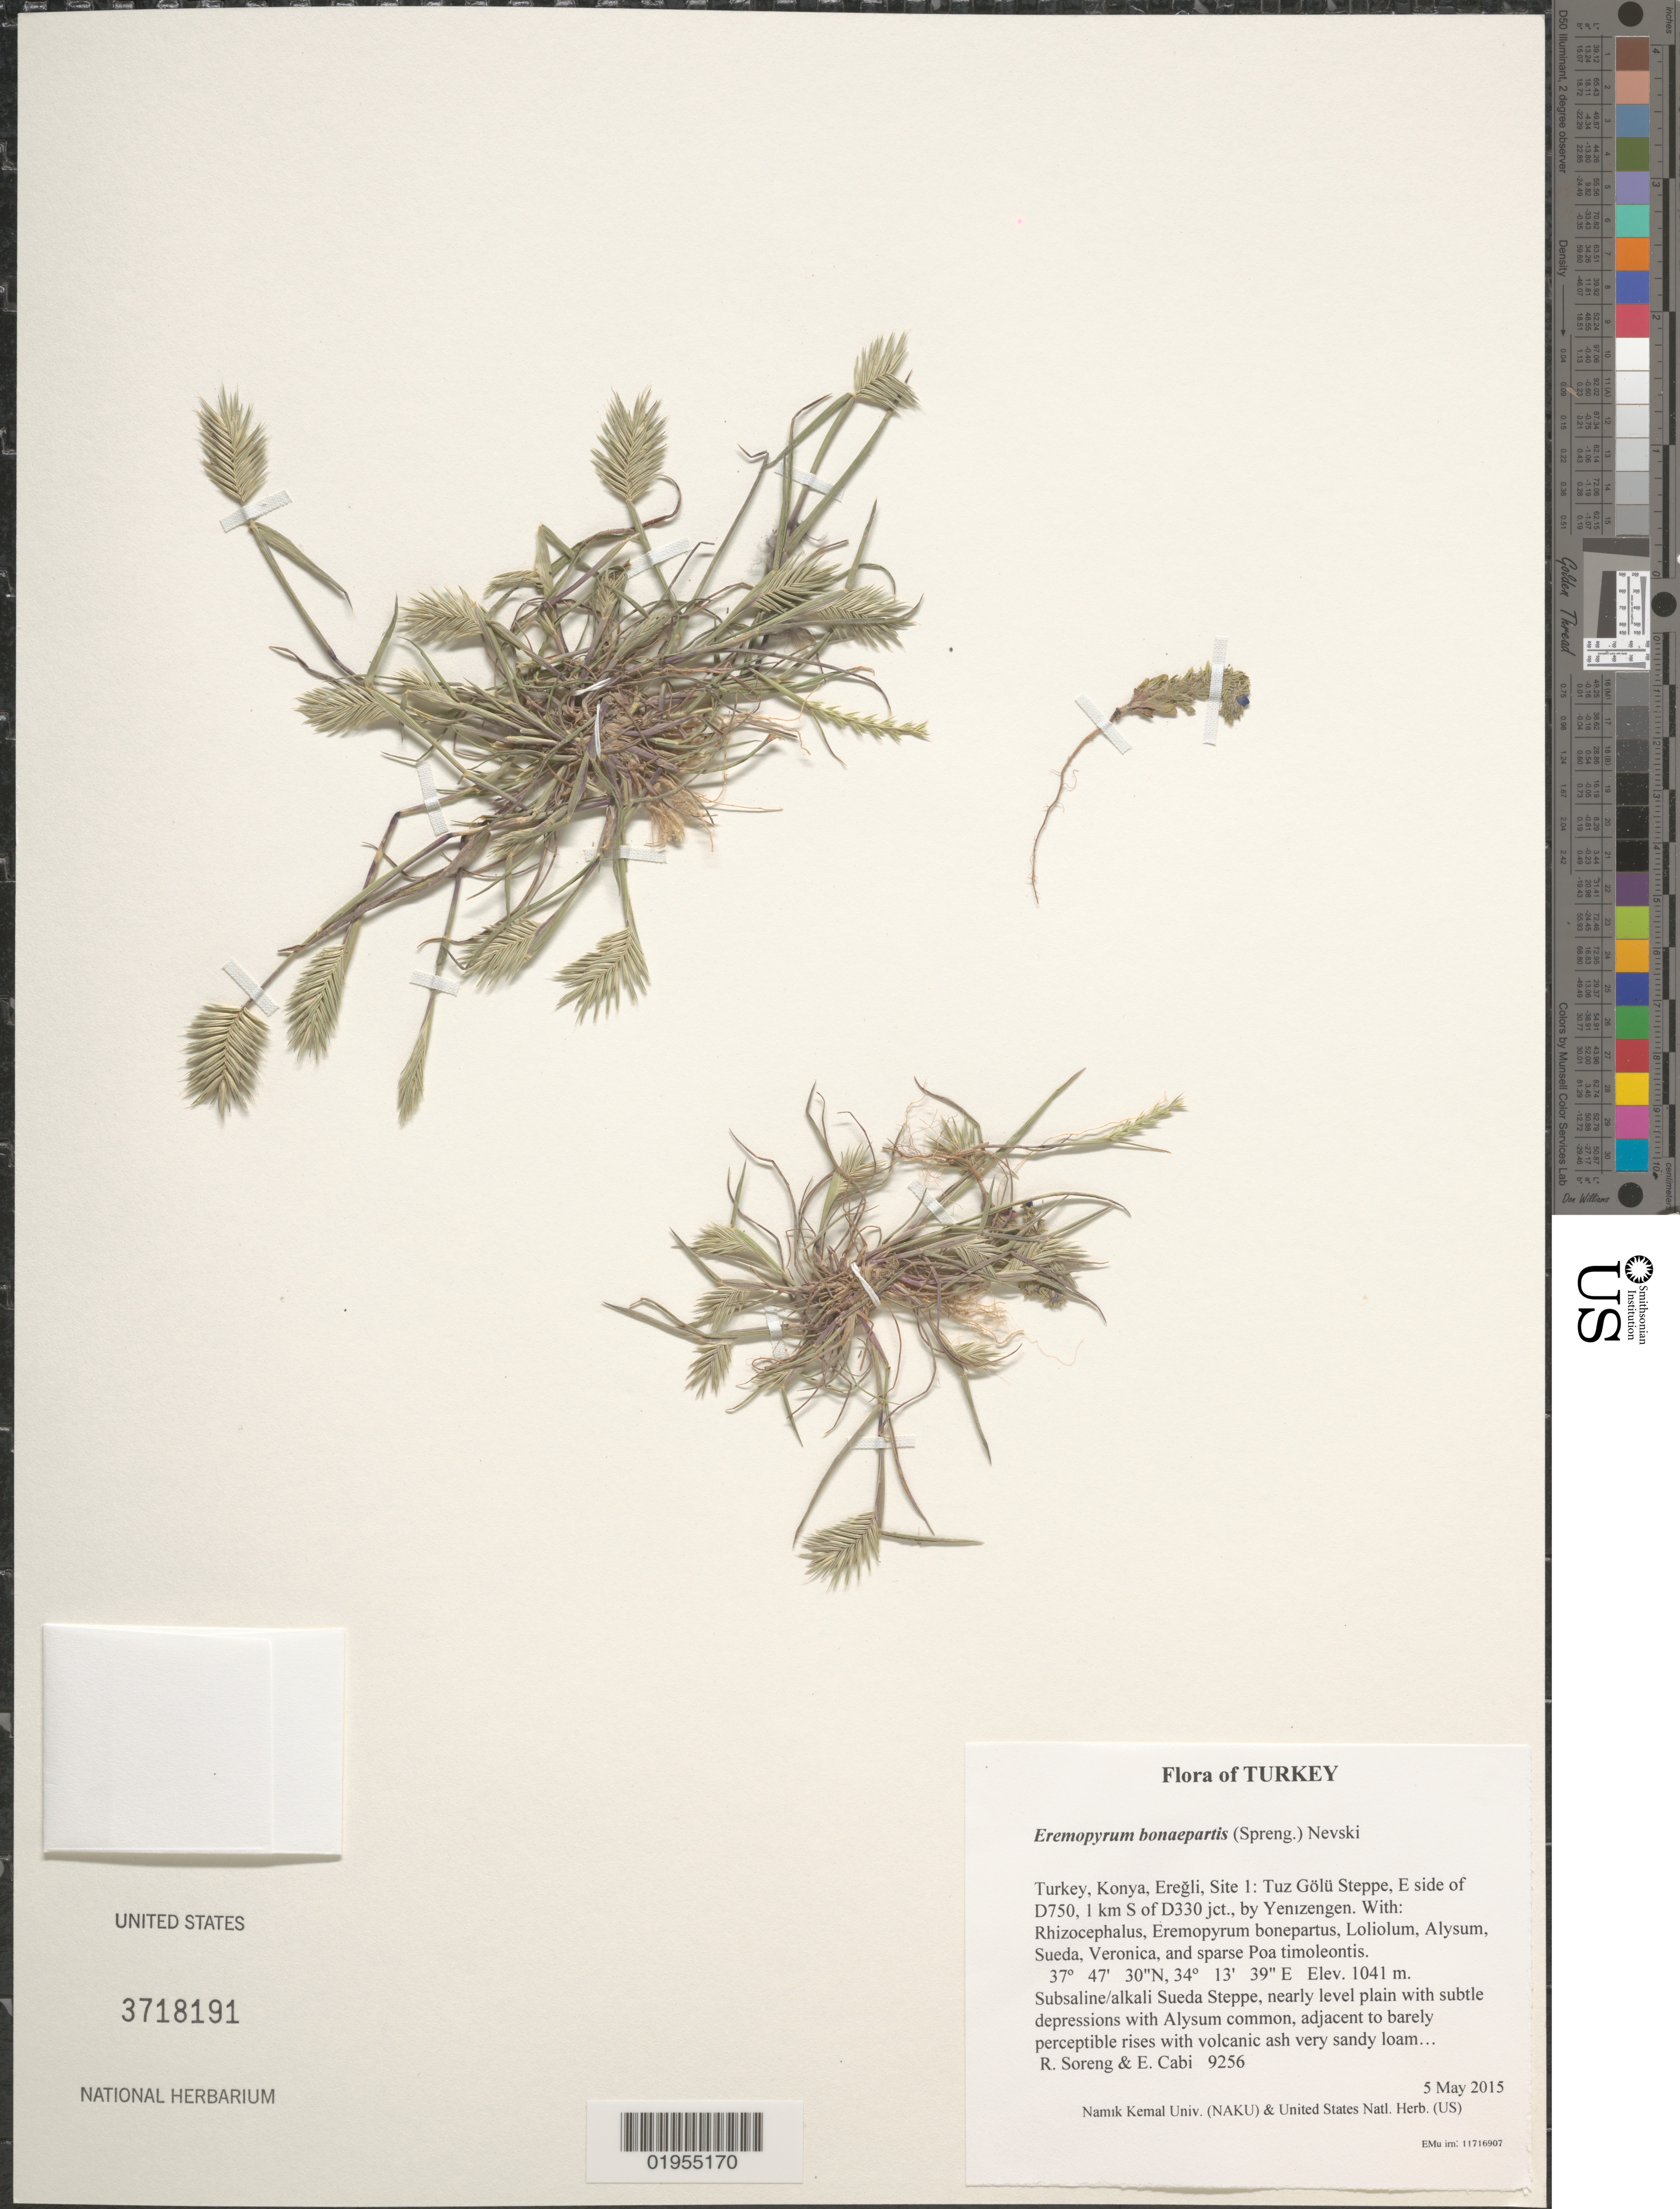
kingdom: Plantae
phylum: Tracheophyta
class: Liliopsida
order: Poales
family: Poaceae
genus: Eremopyrum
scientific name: Eremopyrum bonaepartis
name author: (Spreng.) Nevski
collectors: R. J. Soreng & E. Cabi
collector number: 9256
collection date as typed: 2015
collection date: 2015-05-05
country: Turkey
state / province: Konya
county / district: Eregli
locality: Site 3: Tuz Golu Steppe, E side of D750, 1 km S of D330 jct., by Yenizengen.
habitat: Subsaline/alkali Sueda Steppe, nearly level plain with subtile depressions with Alysum common, adjacent to barely perceptible rises with volcanic ash very sandy loam, bare ground 65%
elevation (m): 1041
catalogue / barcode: US 3718191